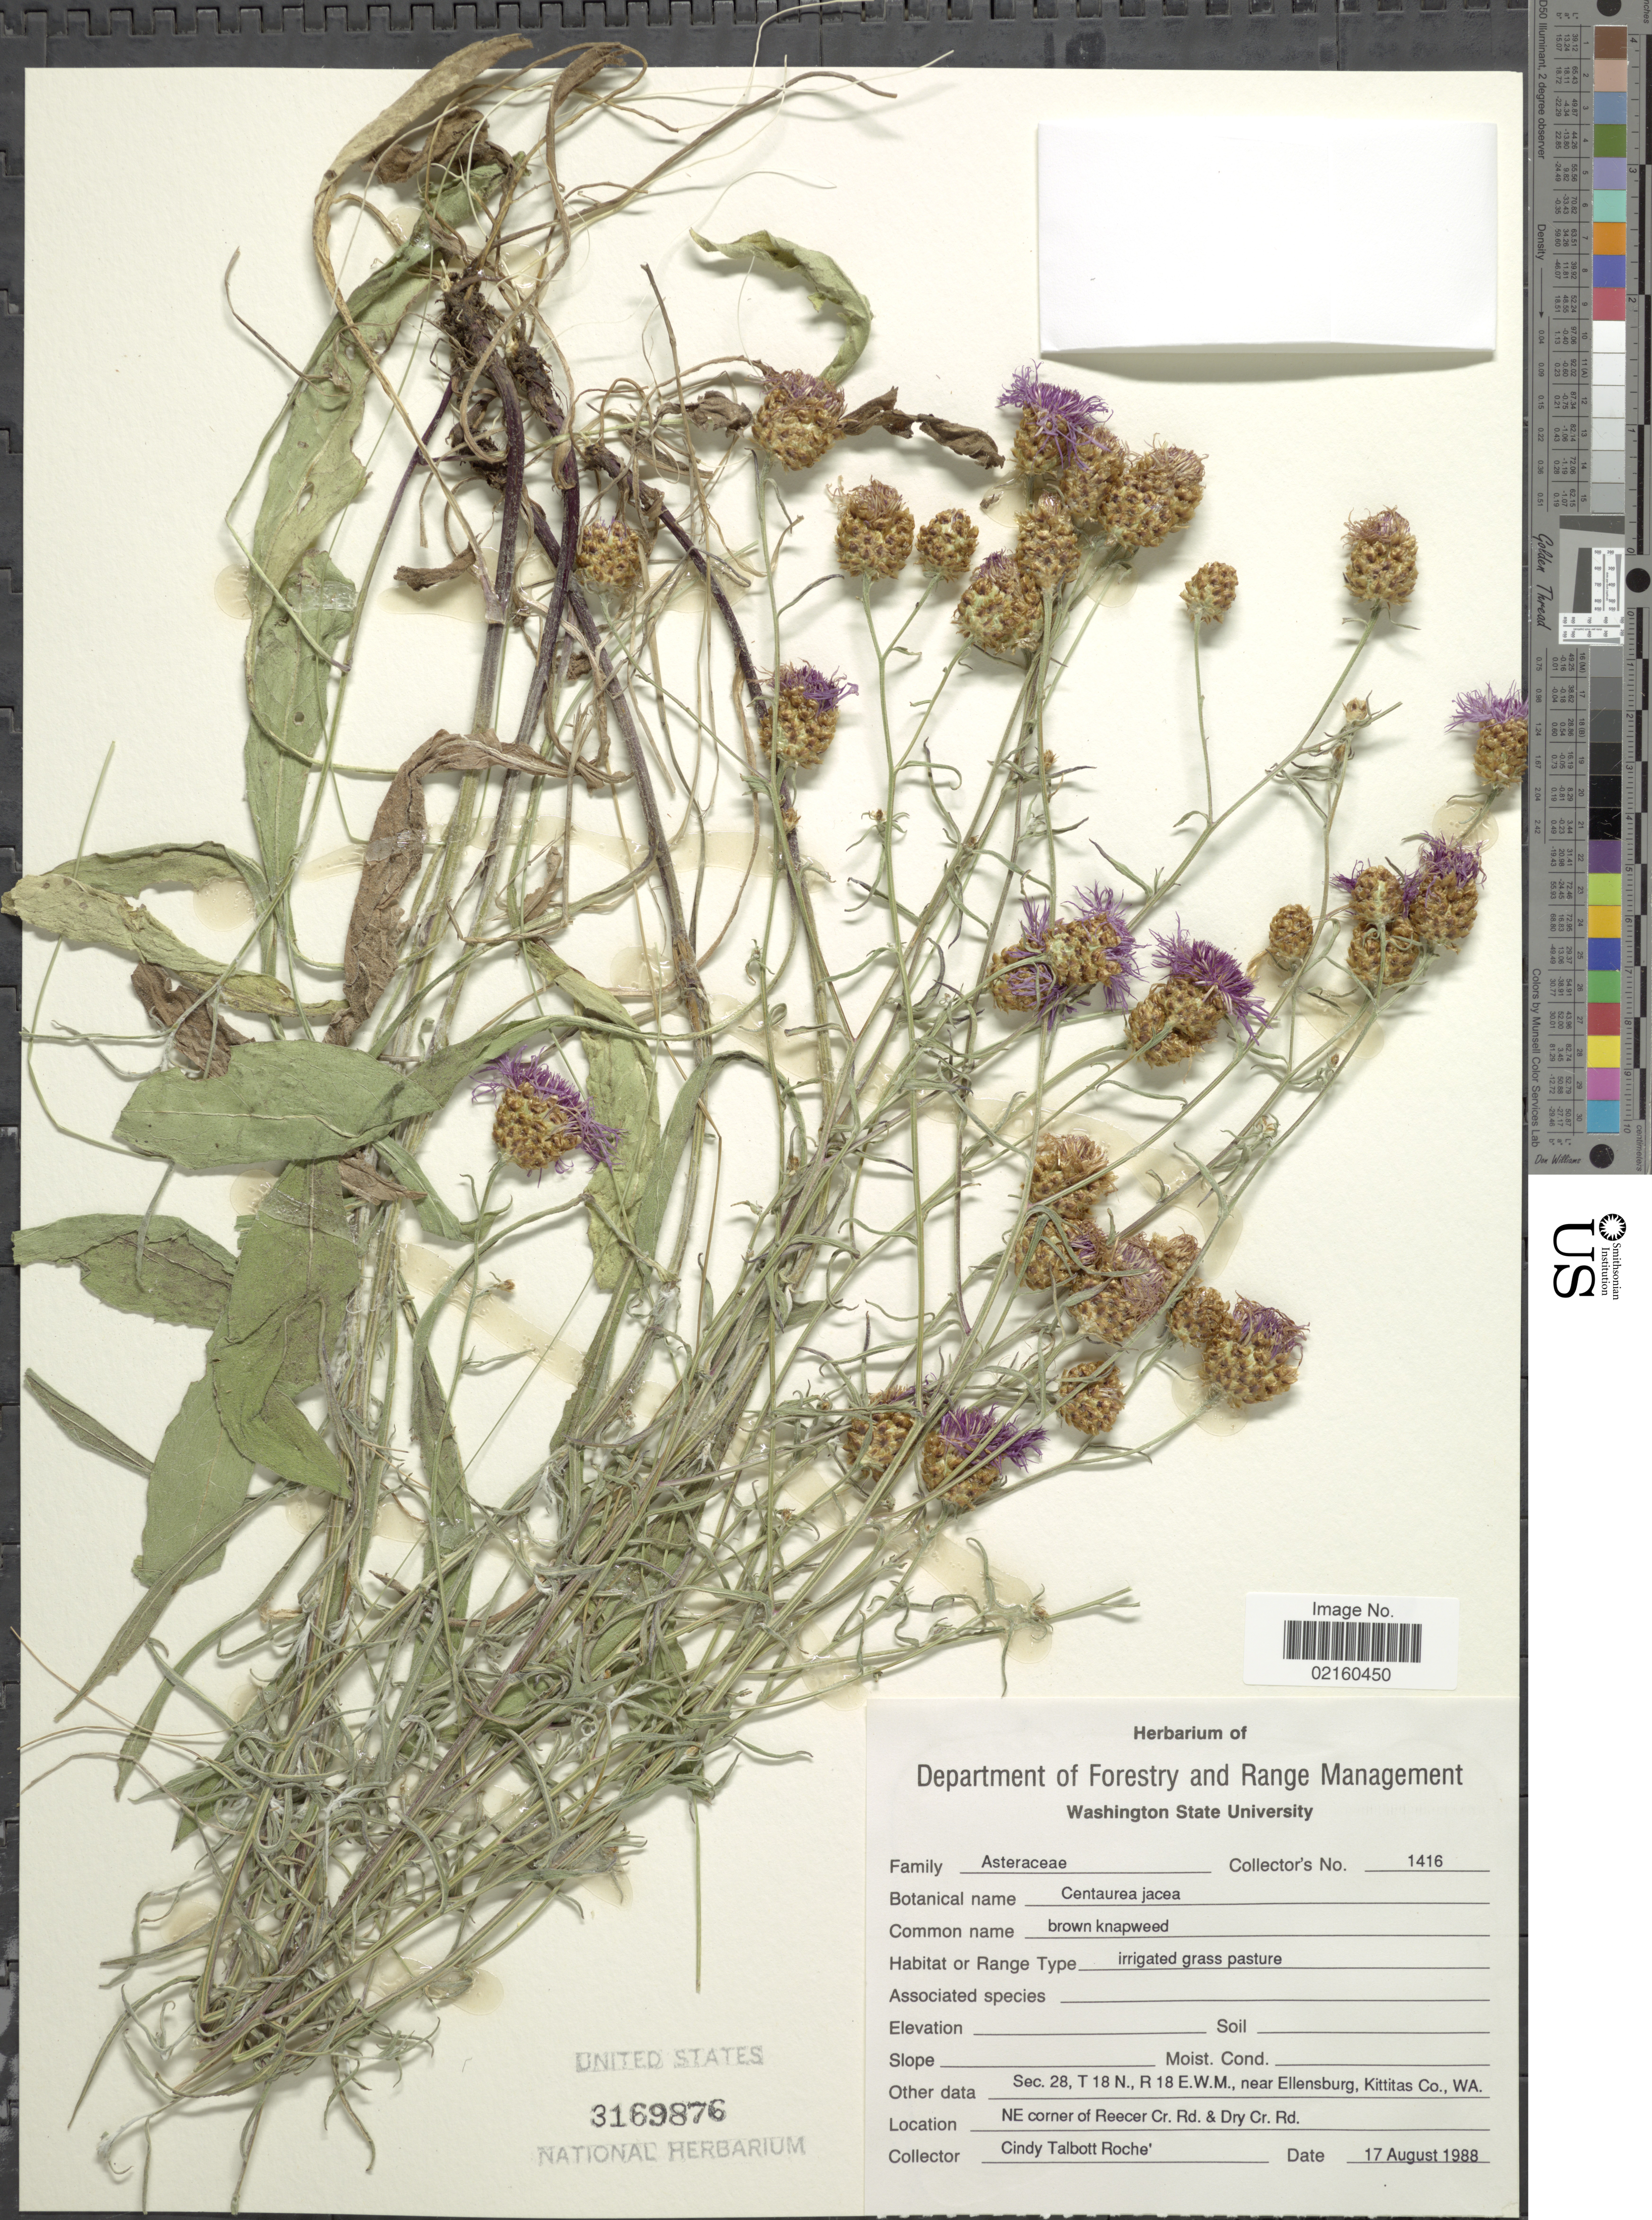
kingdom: Plantae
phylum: Tracheophyta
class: Magnoliopsida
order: Asterales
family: Asteraceae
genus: Centaurea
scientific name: Centaurea jacea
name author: L.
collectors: C. Lozada-Troche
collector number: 1416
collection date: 1988-08-17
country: United States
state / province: Washington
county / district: Kittitas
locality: Sec. 28, T18N, R18E, W. M., near Ellensburg, Kittitas Co., WA., NE corner of Reecer Cr. Rd. & Dry Cr. Rd.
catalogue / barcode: US 3169876